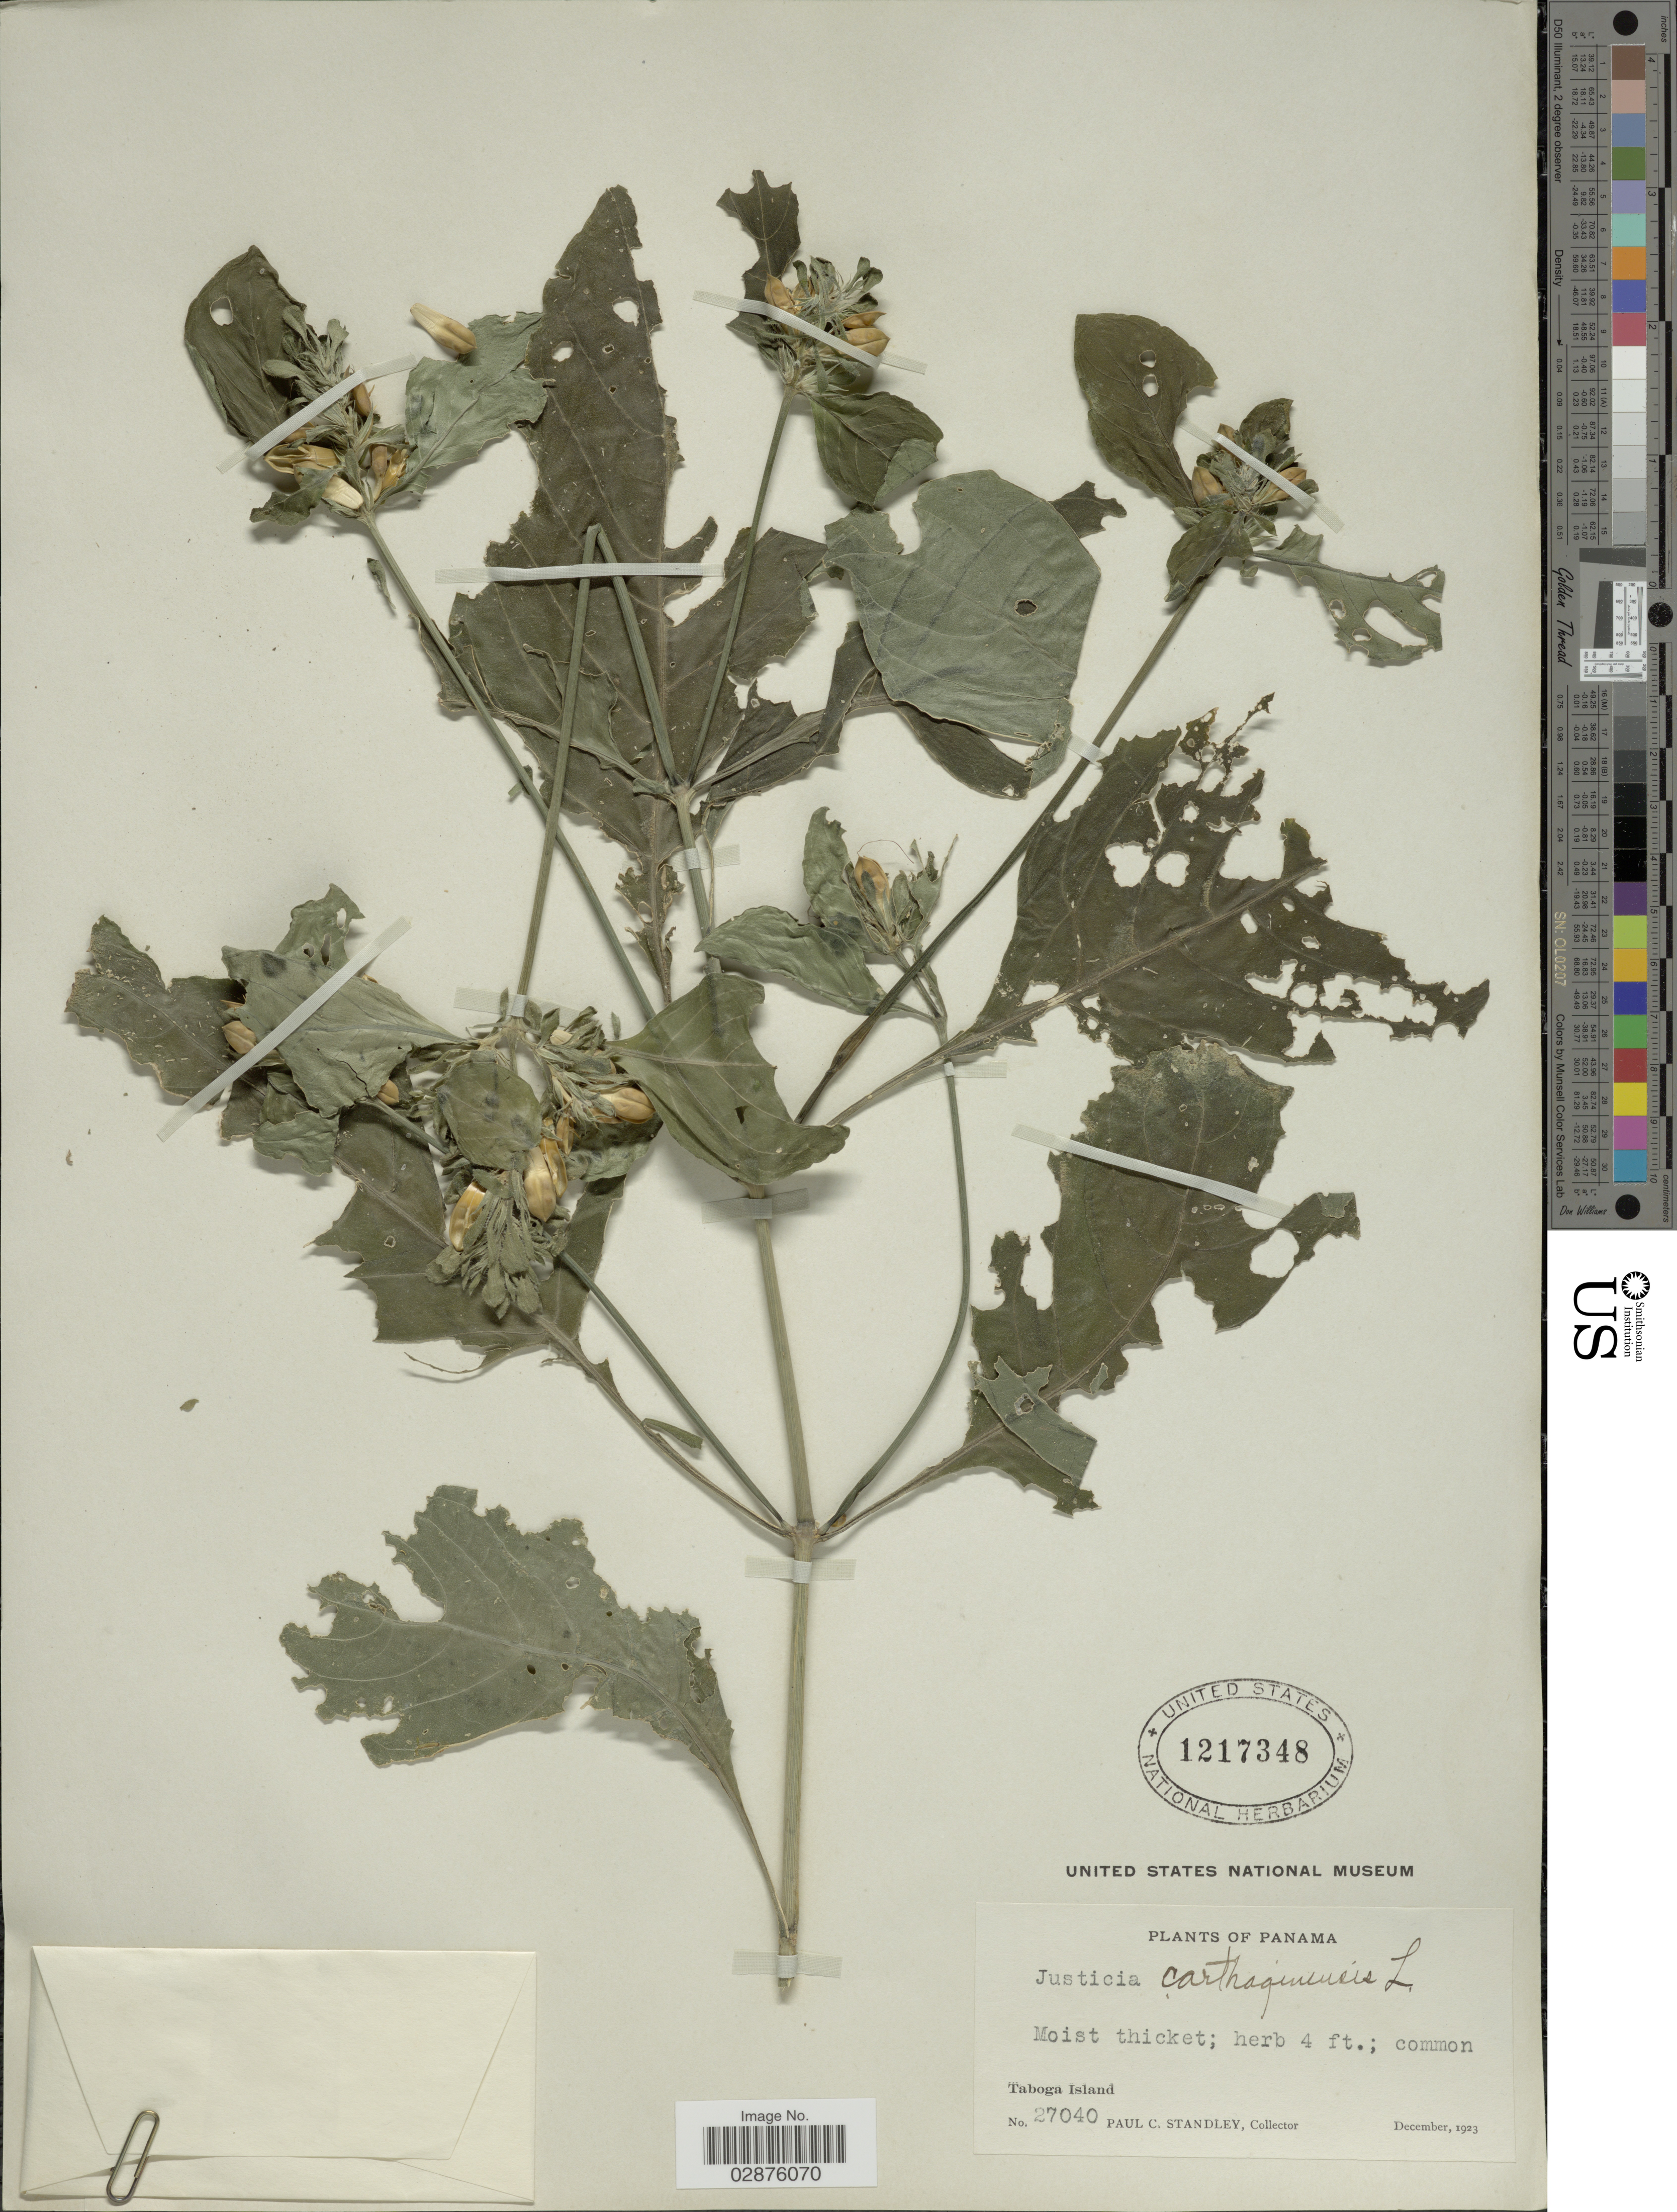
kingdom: Plantae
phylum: Tracheophyta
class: Magnoliopsida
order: Lamiales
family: Acanthaceae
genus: Justicia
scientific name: Justicia carthaginensis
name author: Jacq.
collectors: P. C. Standley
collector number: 27040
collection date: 1923-12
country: Panama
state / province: Panamá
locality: Taboga Island.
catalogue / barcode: US 1217348